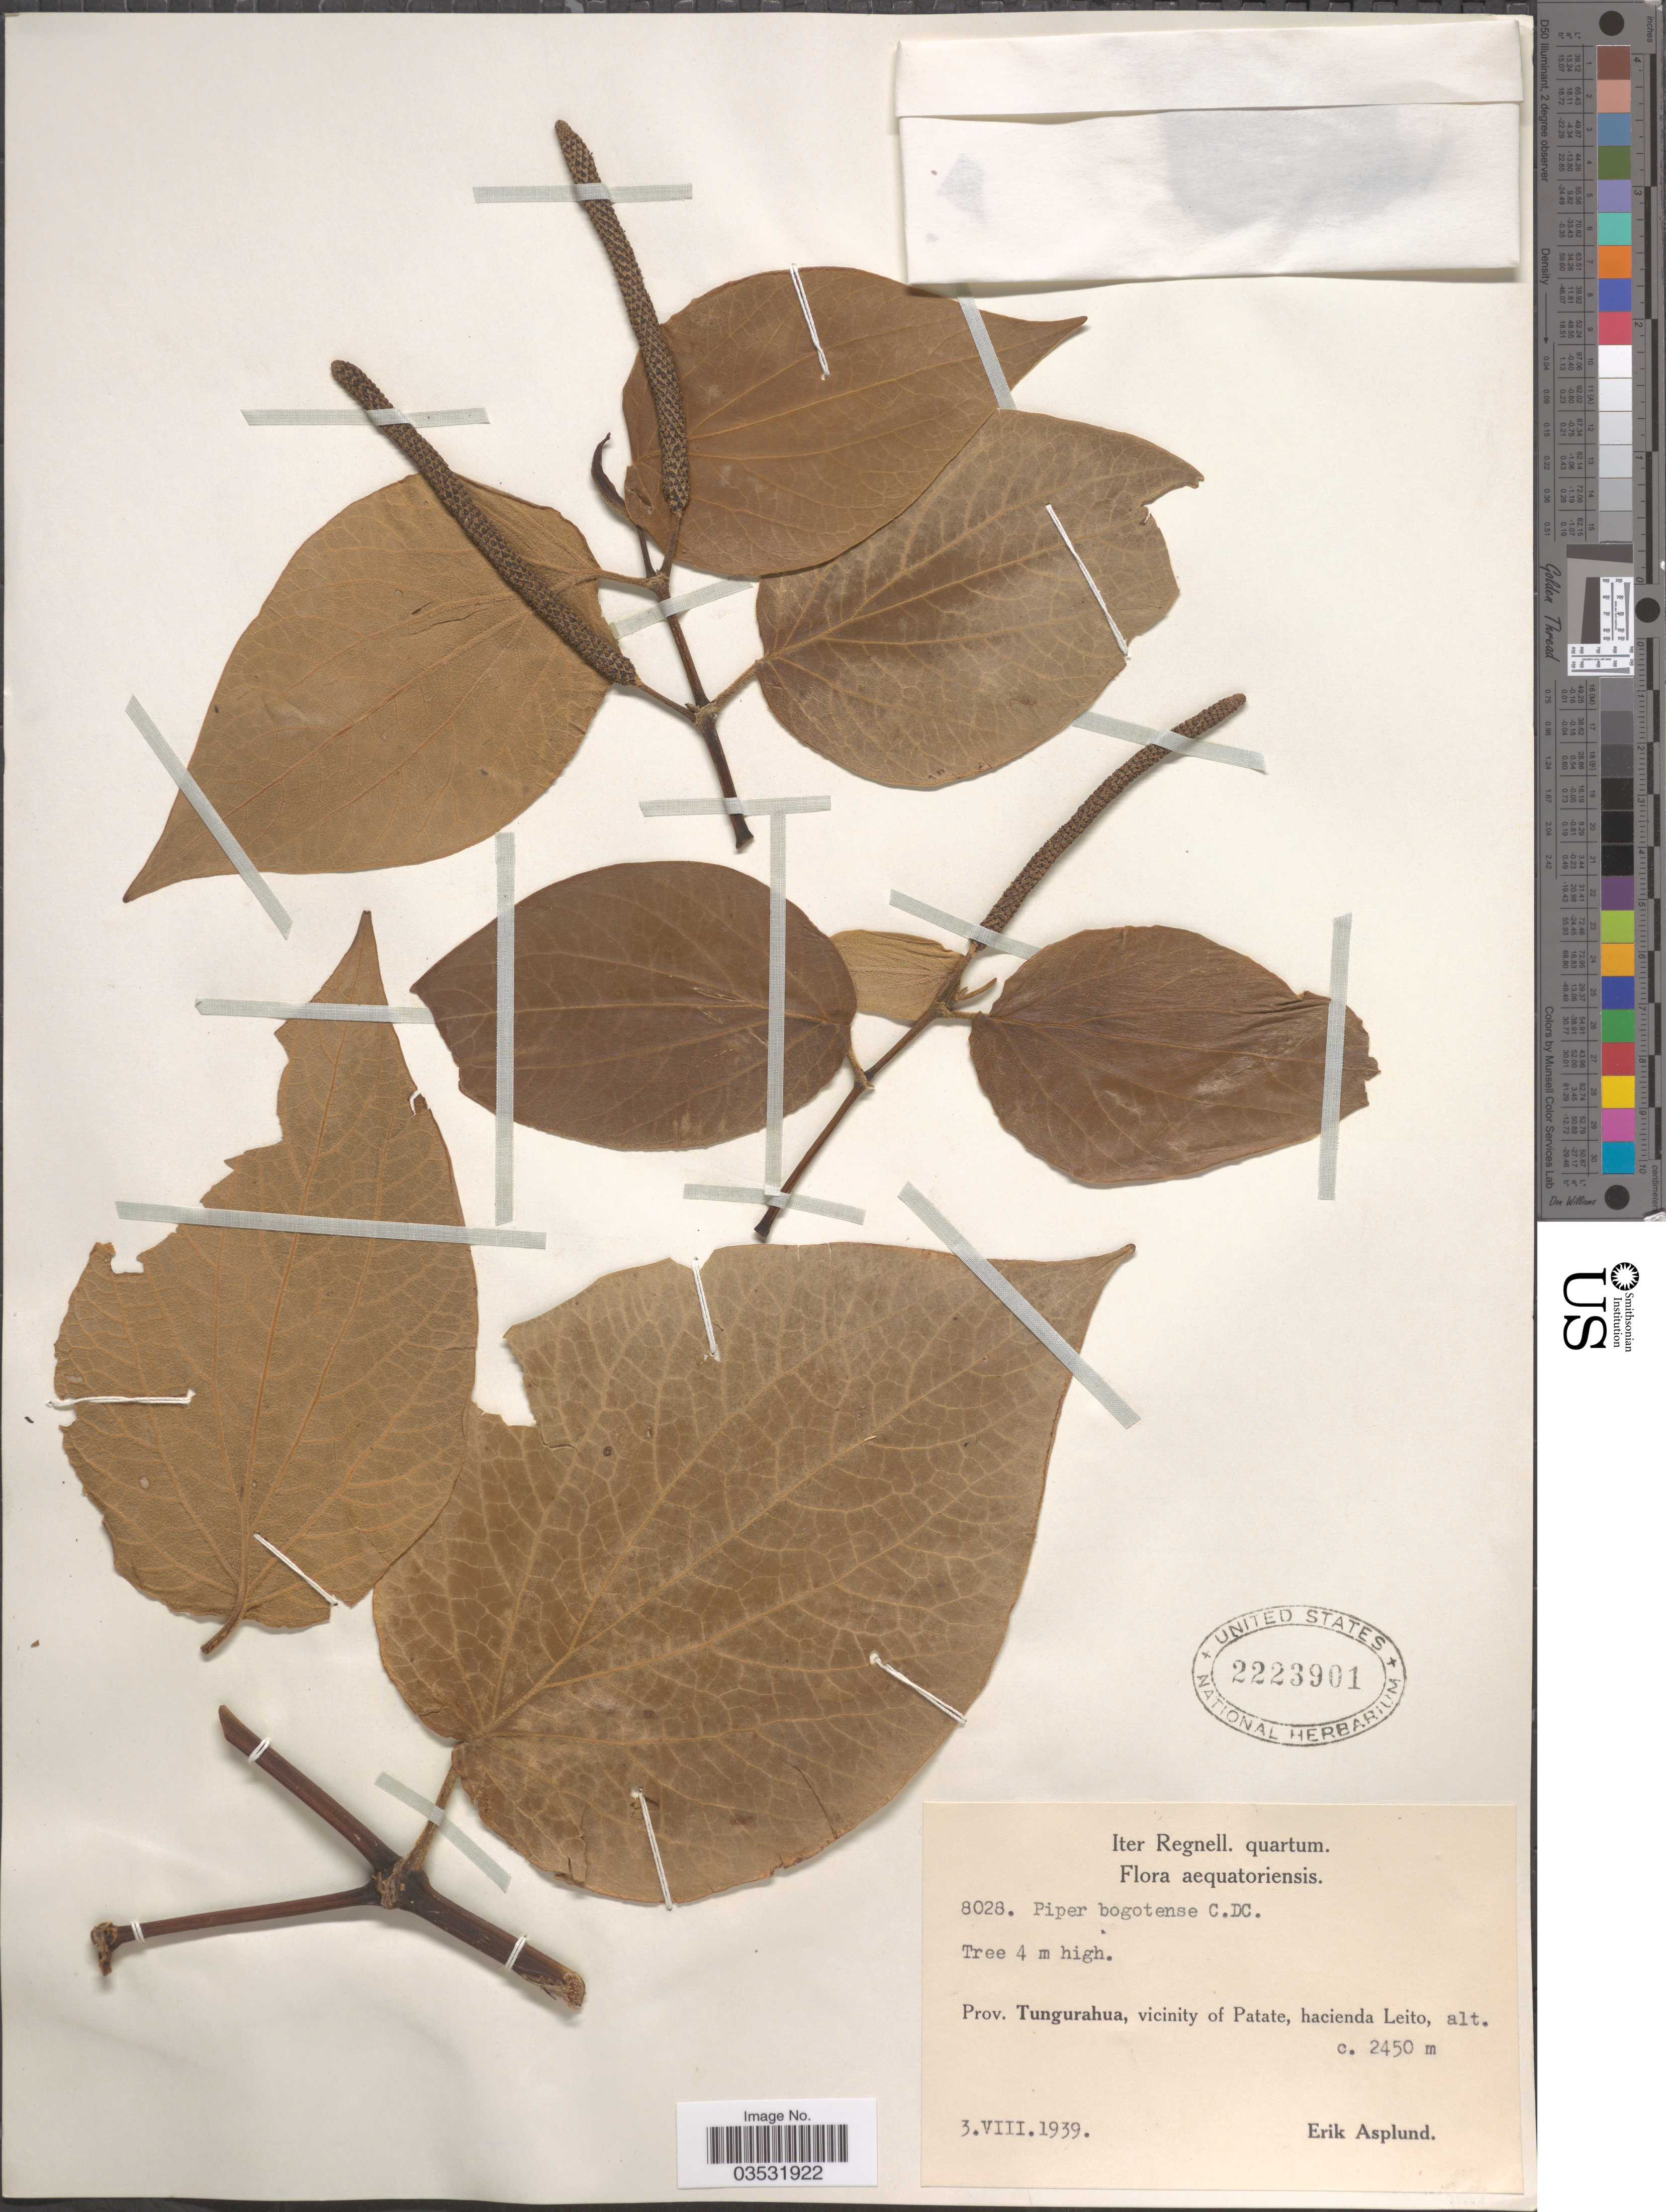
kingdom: Plantae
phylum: Tracheophyta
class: Magnoliopsida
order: Piperales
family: Piperaceae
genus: Piper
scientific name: Piper bogotense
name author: C. DC.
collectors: E. Asplund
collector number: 8028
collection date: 1939-08-03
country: Ecuador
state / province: Tungurahua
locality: Vicinity of Patate, hacienda Leito.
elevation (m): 2450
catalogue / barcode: US 2223901